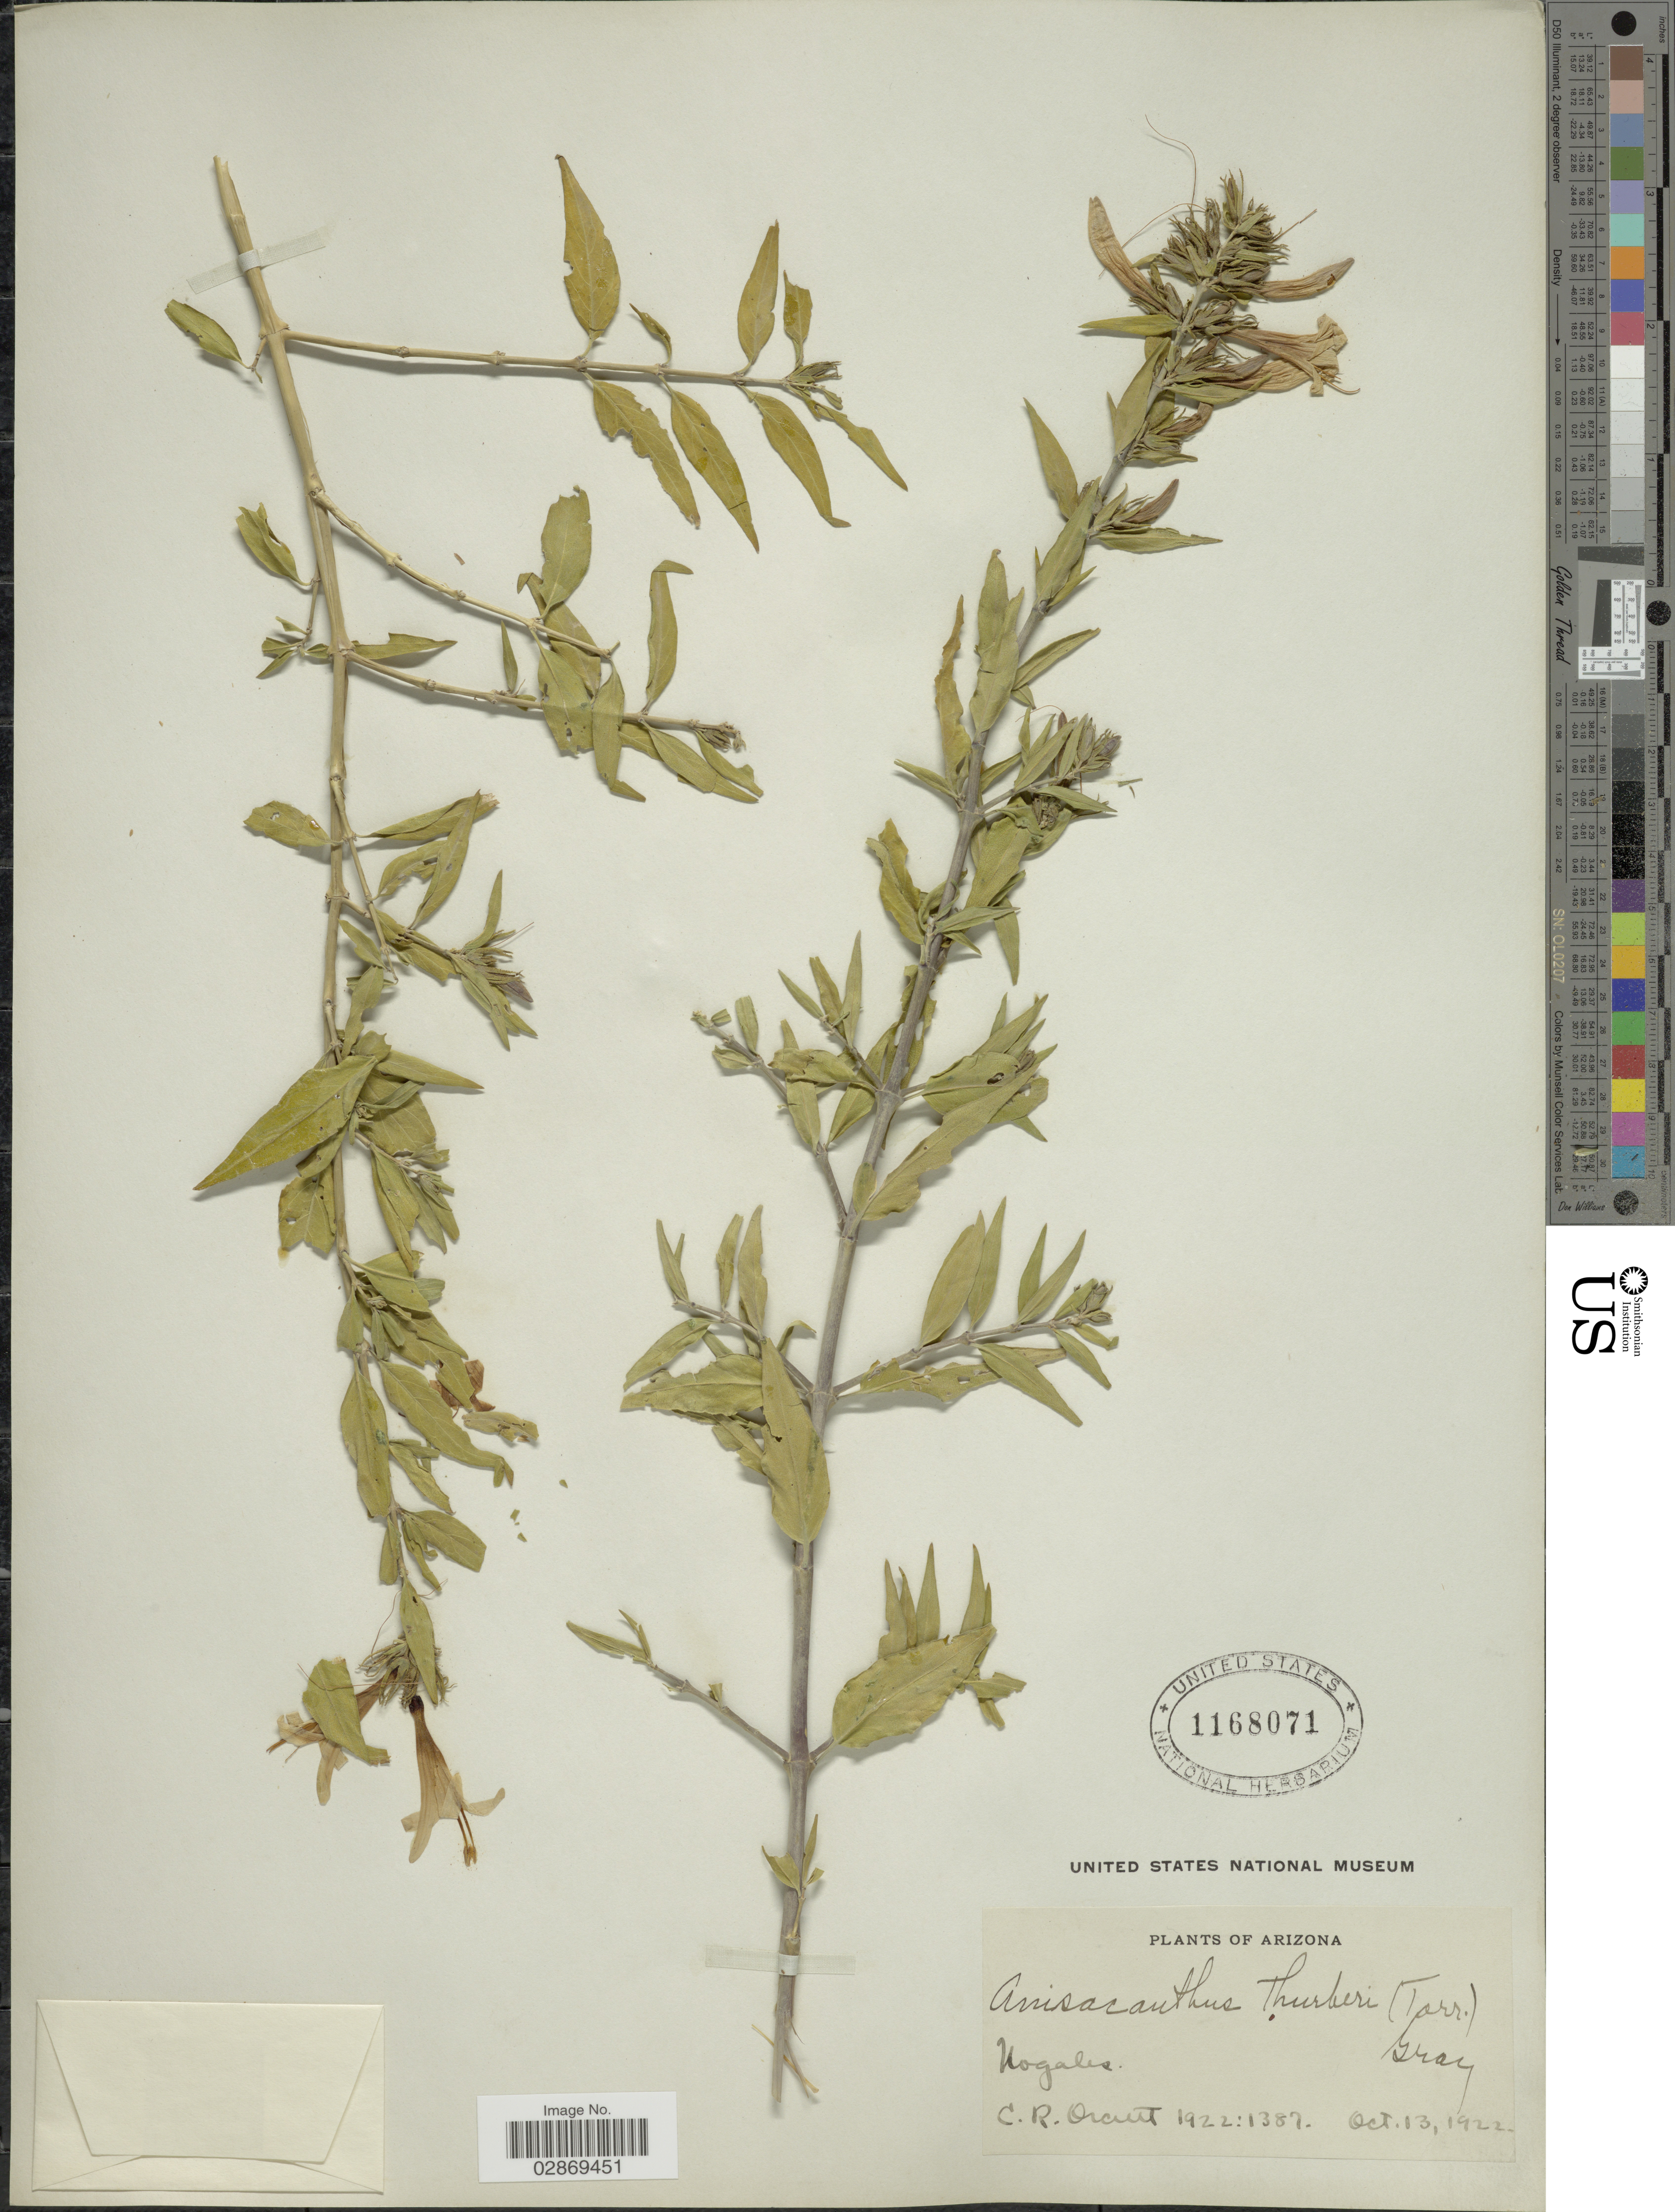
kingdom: Plantae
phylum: Tracheophyta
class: Magnoliopsida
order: Lamiales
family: Acanthaceae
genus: Anisacanthus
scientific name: Anisacanthus thurberi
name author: (Torr.) A. Gray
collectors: C. R. Orcutt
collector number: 1922;1387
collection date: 1922-10-13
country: United States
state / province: Arizona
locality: Nogales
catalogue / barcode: US 1168071